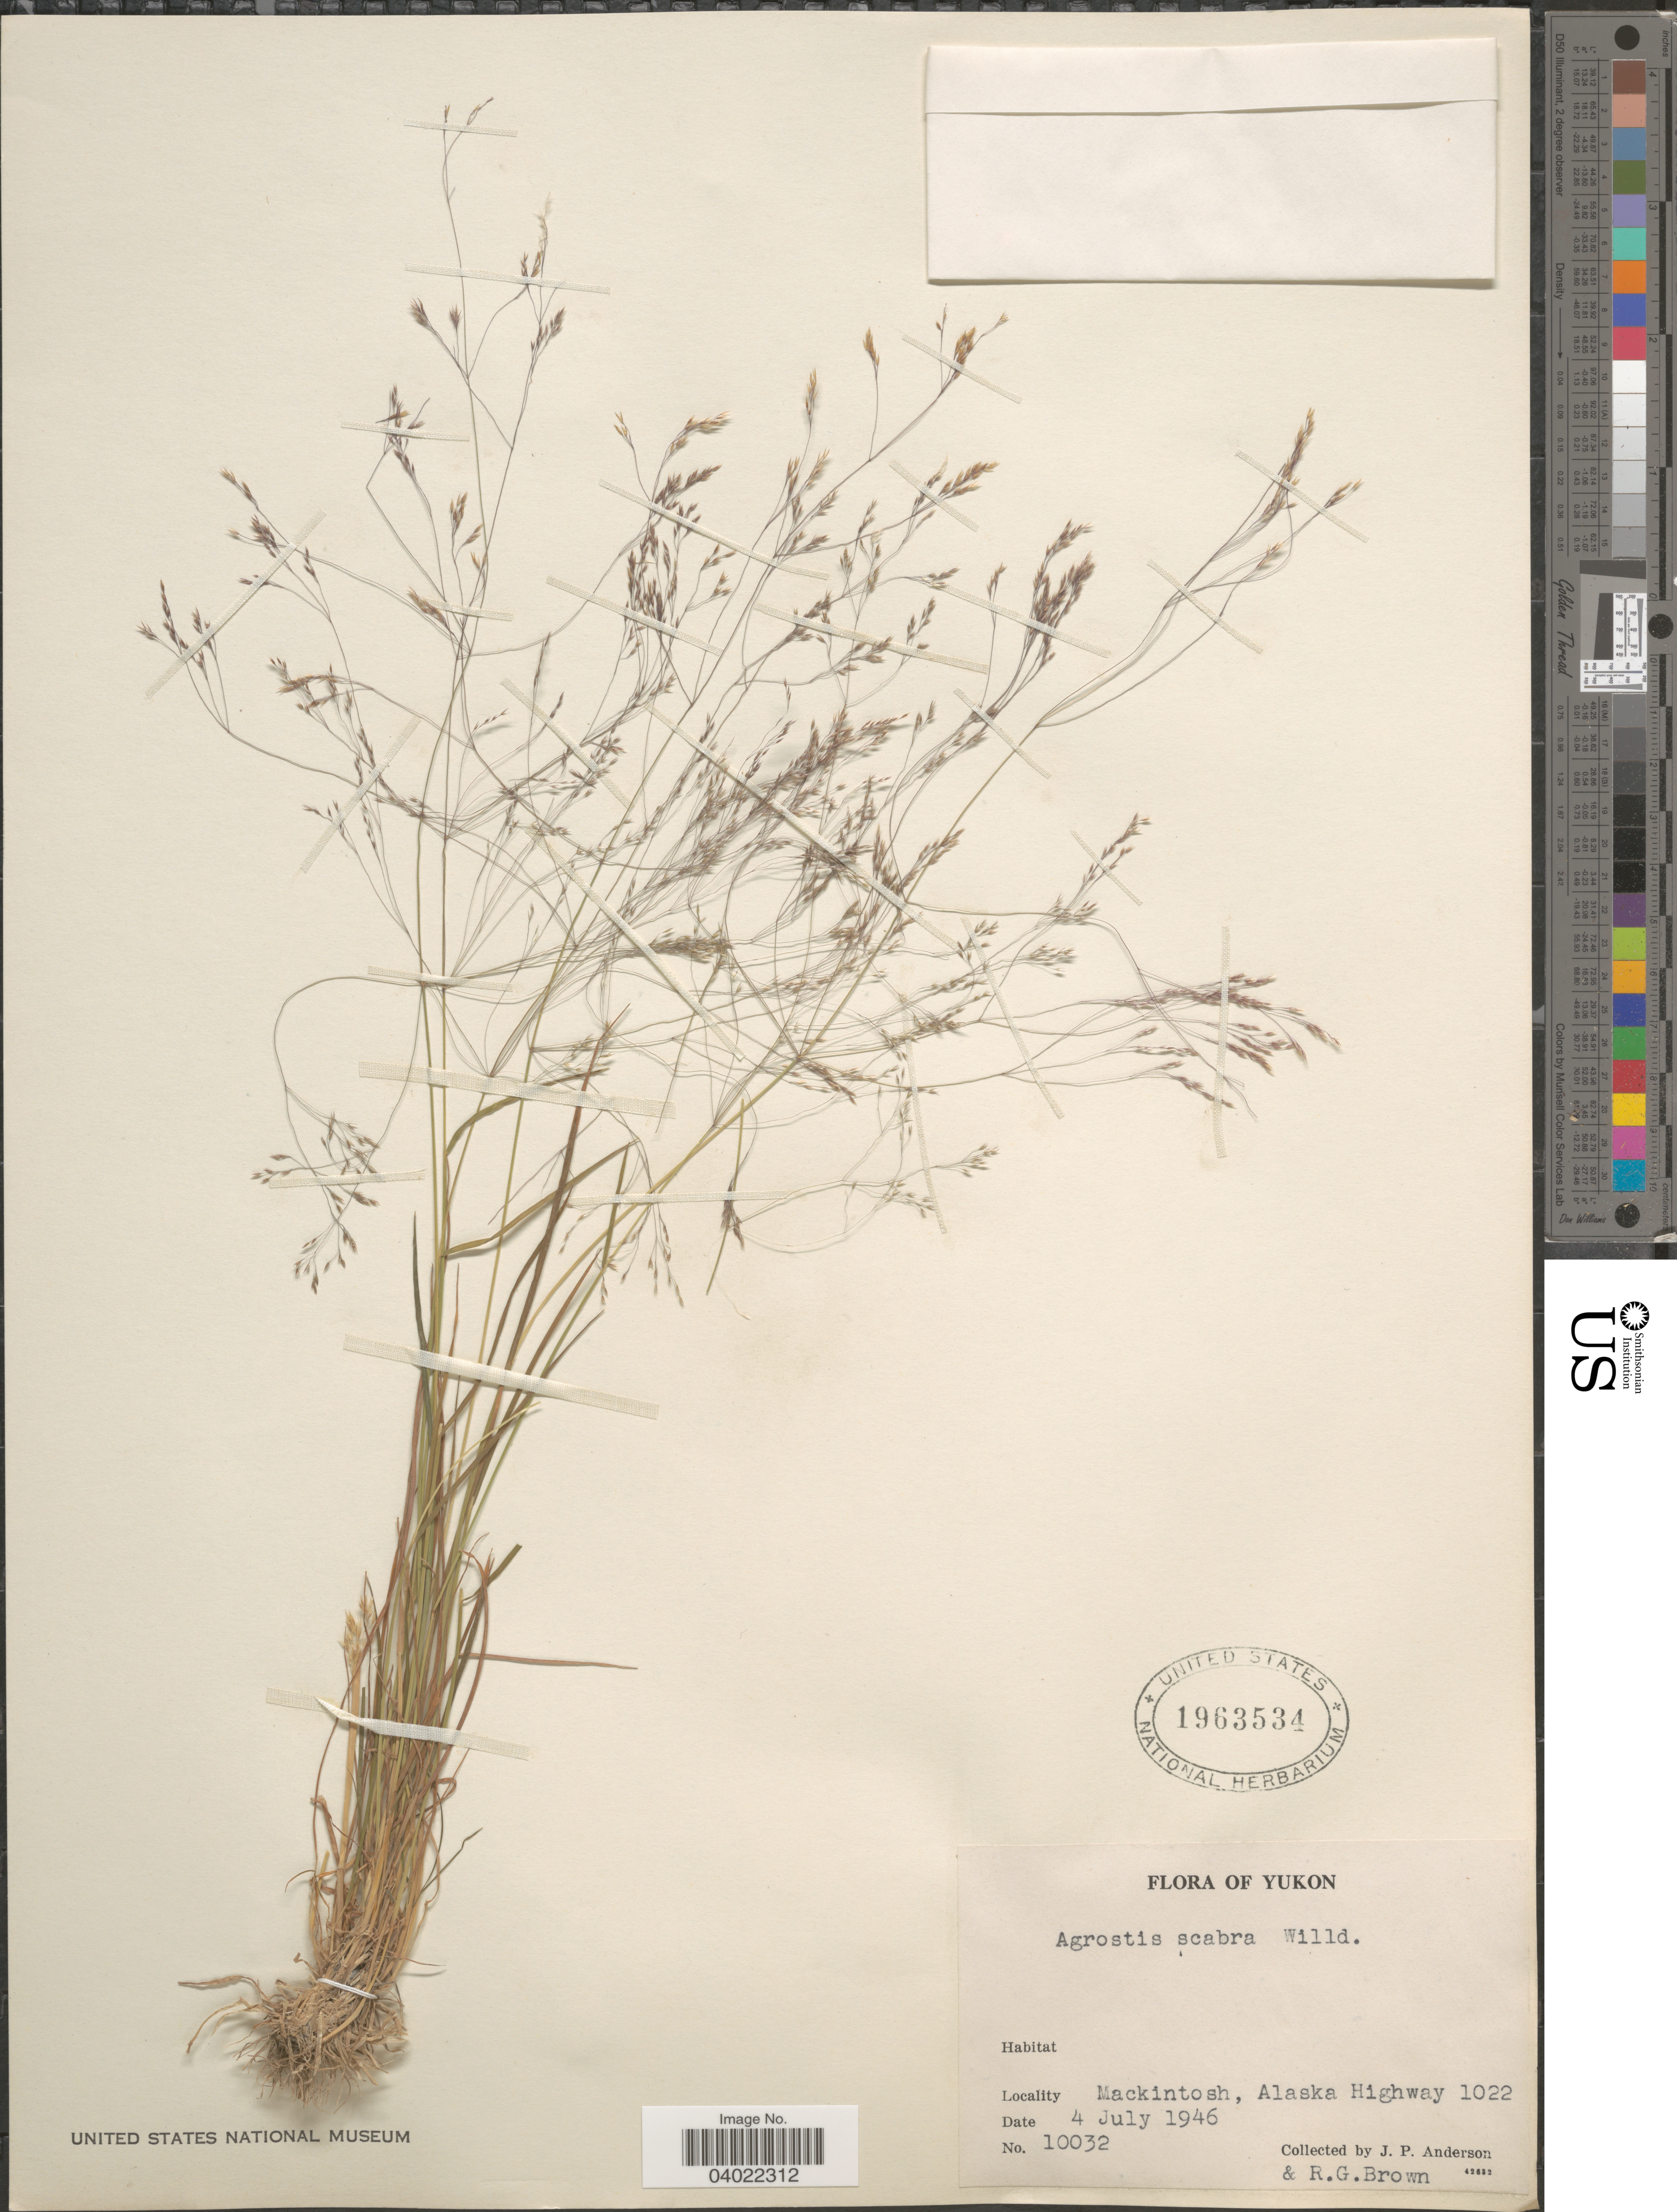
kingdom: Plantae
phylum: Tracheophyta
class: Liliopsida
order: Poales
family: Poaceae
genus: Agrostis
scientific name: Agrostis scabra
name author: Willd.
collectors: J. P. Anderson & R. G. Brown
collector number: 10032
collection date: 1946-07-04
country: Canada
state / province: Yukon Territory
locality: Yukon. Mackintosh, Alaska Highway 1022.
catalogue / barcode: US 1963534